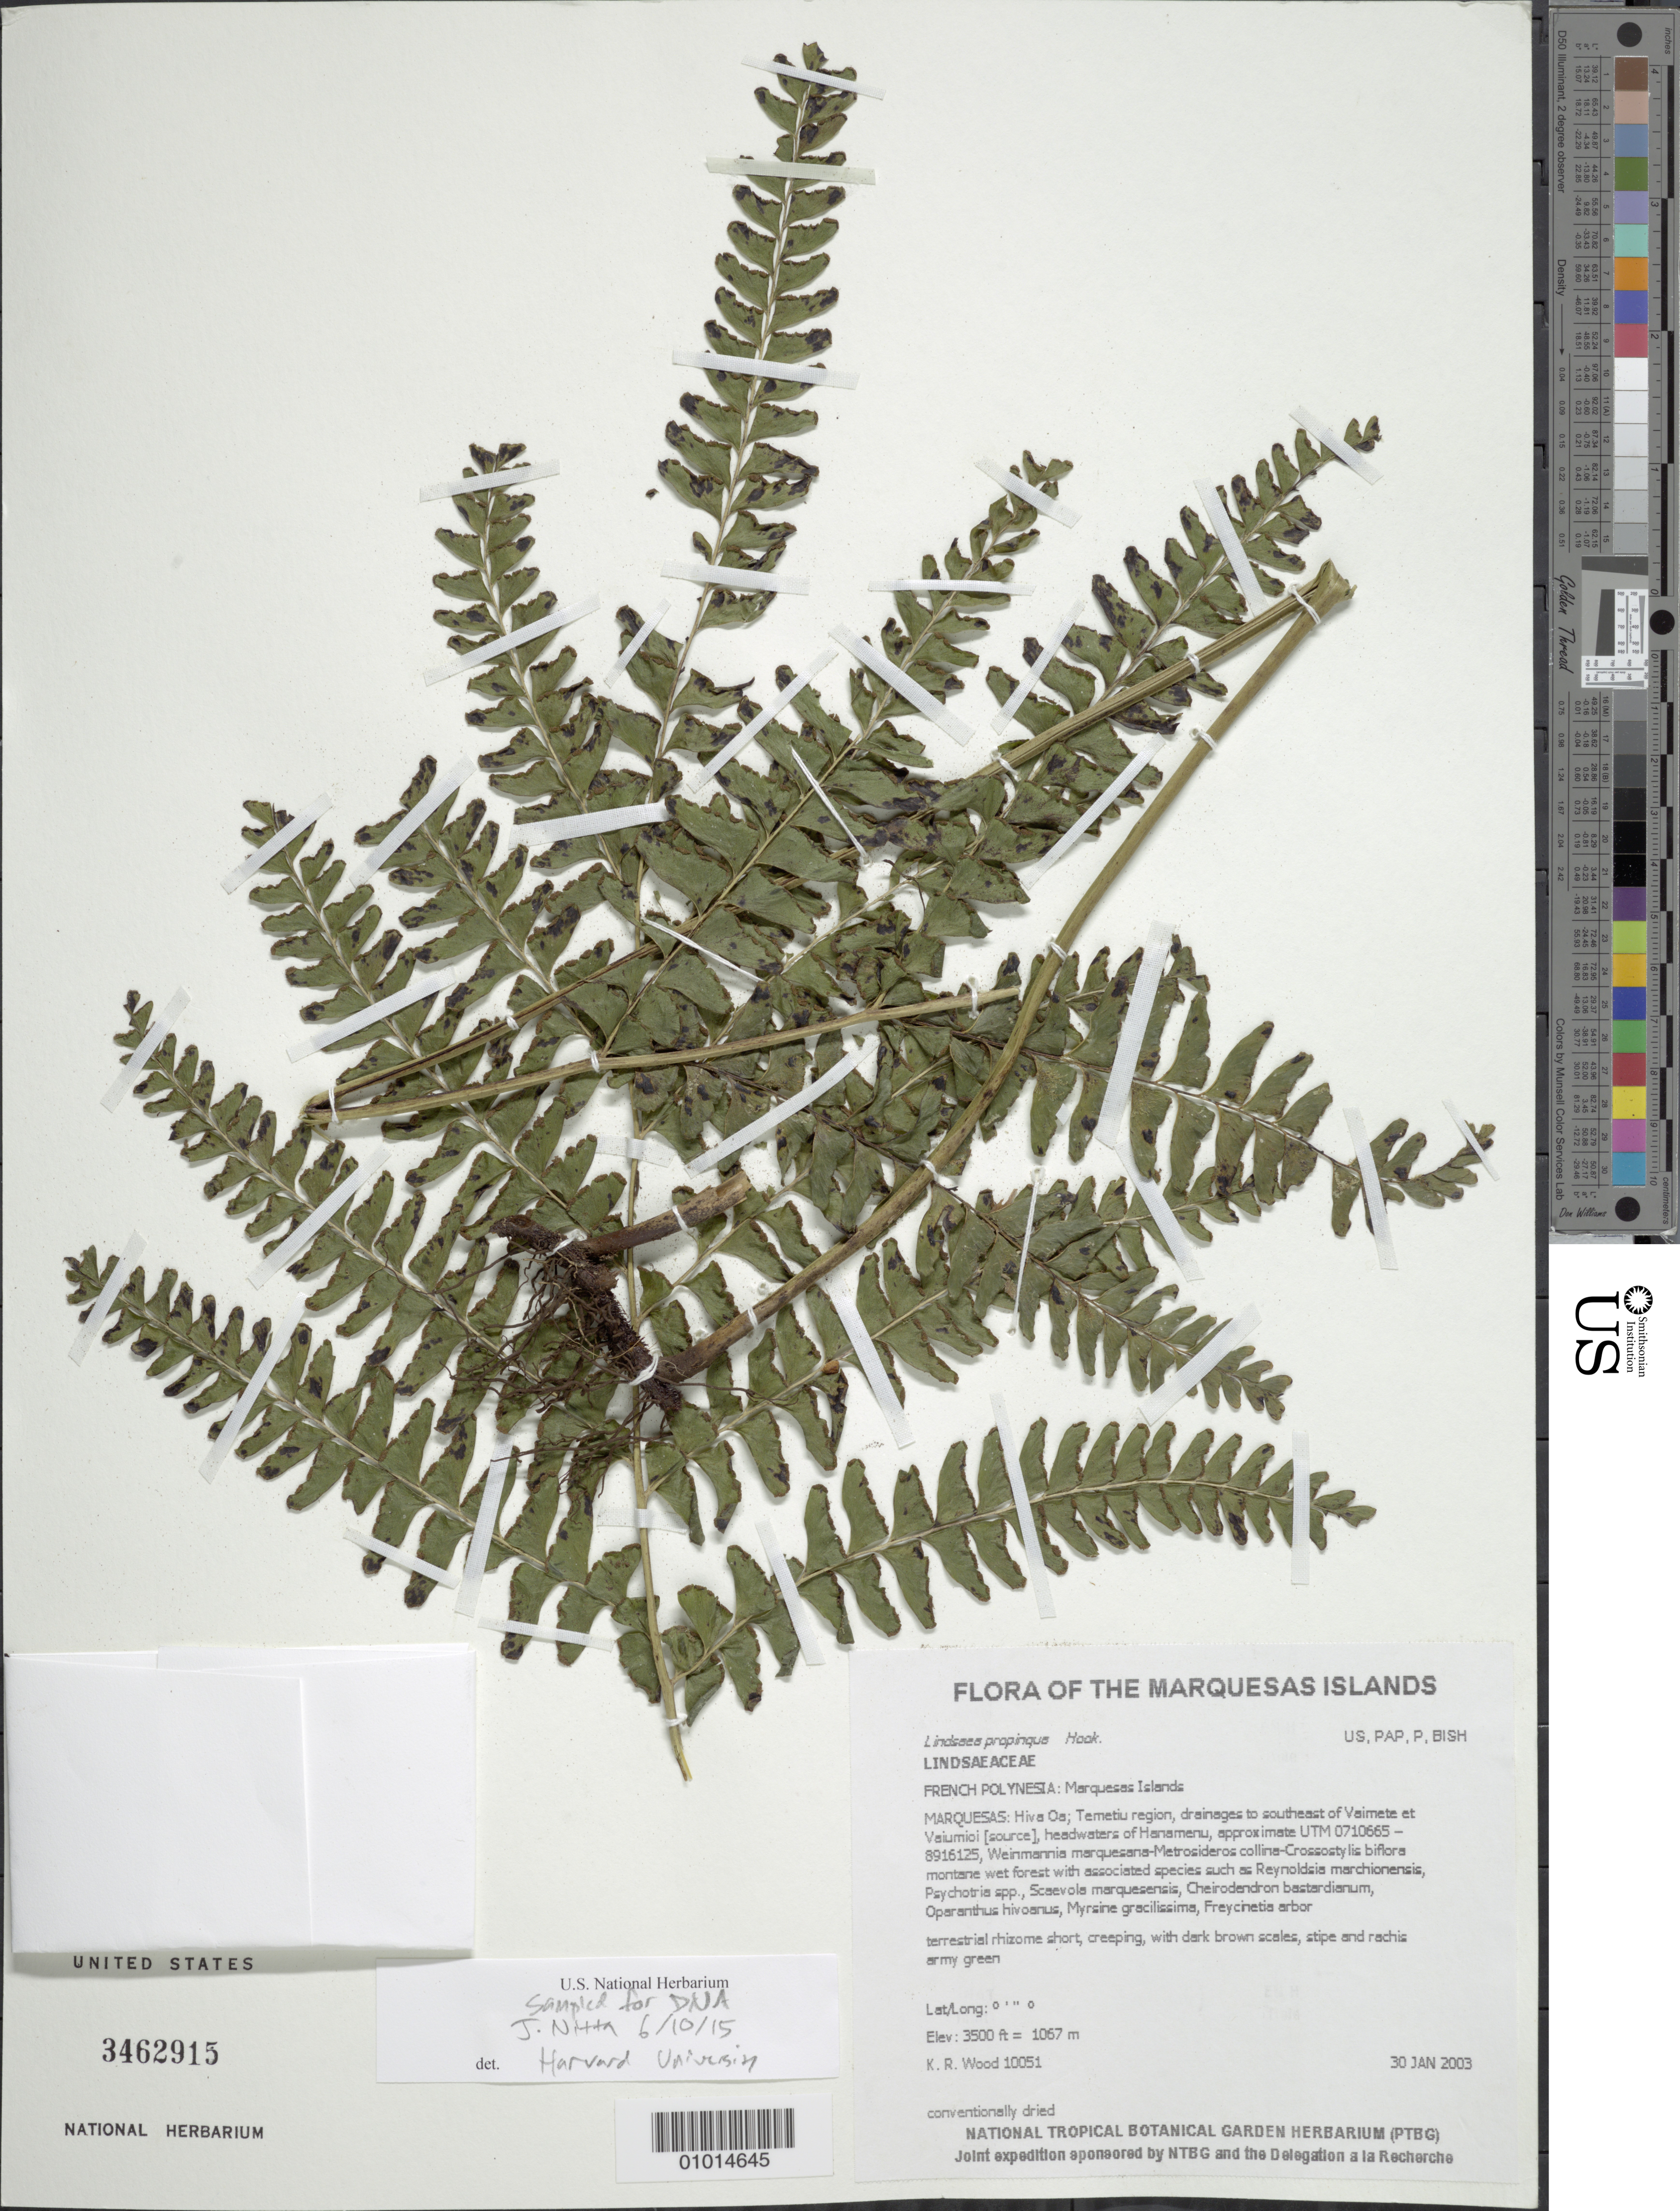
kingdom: Plantae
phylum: Tracheophyta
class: Polypodiopsida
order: Polypodiales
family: Lindsaeaceae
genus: Lindsaea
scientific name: Lindsaea propinqua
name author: Hook.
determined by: Lorence, David H., (PTBG), National Tropical Botanical Garden (UNITED STATES)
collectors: K. R. Wood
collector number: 10051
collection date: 2003-01-30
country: French Polynesia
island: Hiva Oa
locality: Temetiu region, drainages to southeast of Vaimete et Vaiumioi [source], headwaters of Hanamenu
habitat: Weinmannia marquesana - Metrosideros collina - Crossostylis biflora montane wet forest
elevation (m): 1067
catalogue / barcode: US 3462915